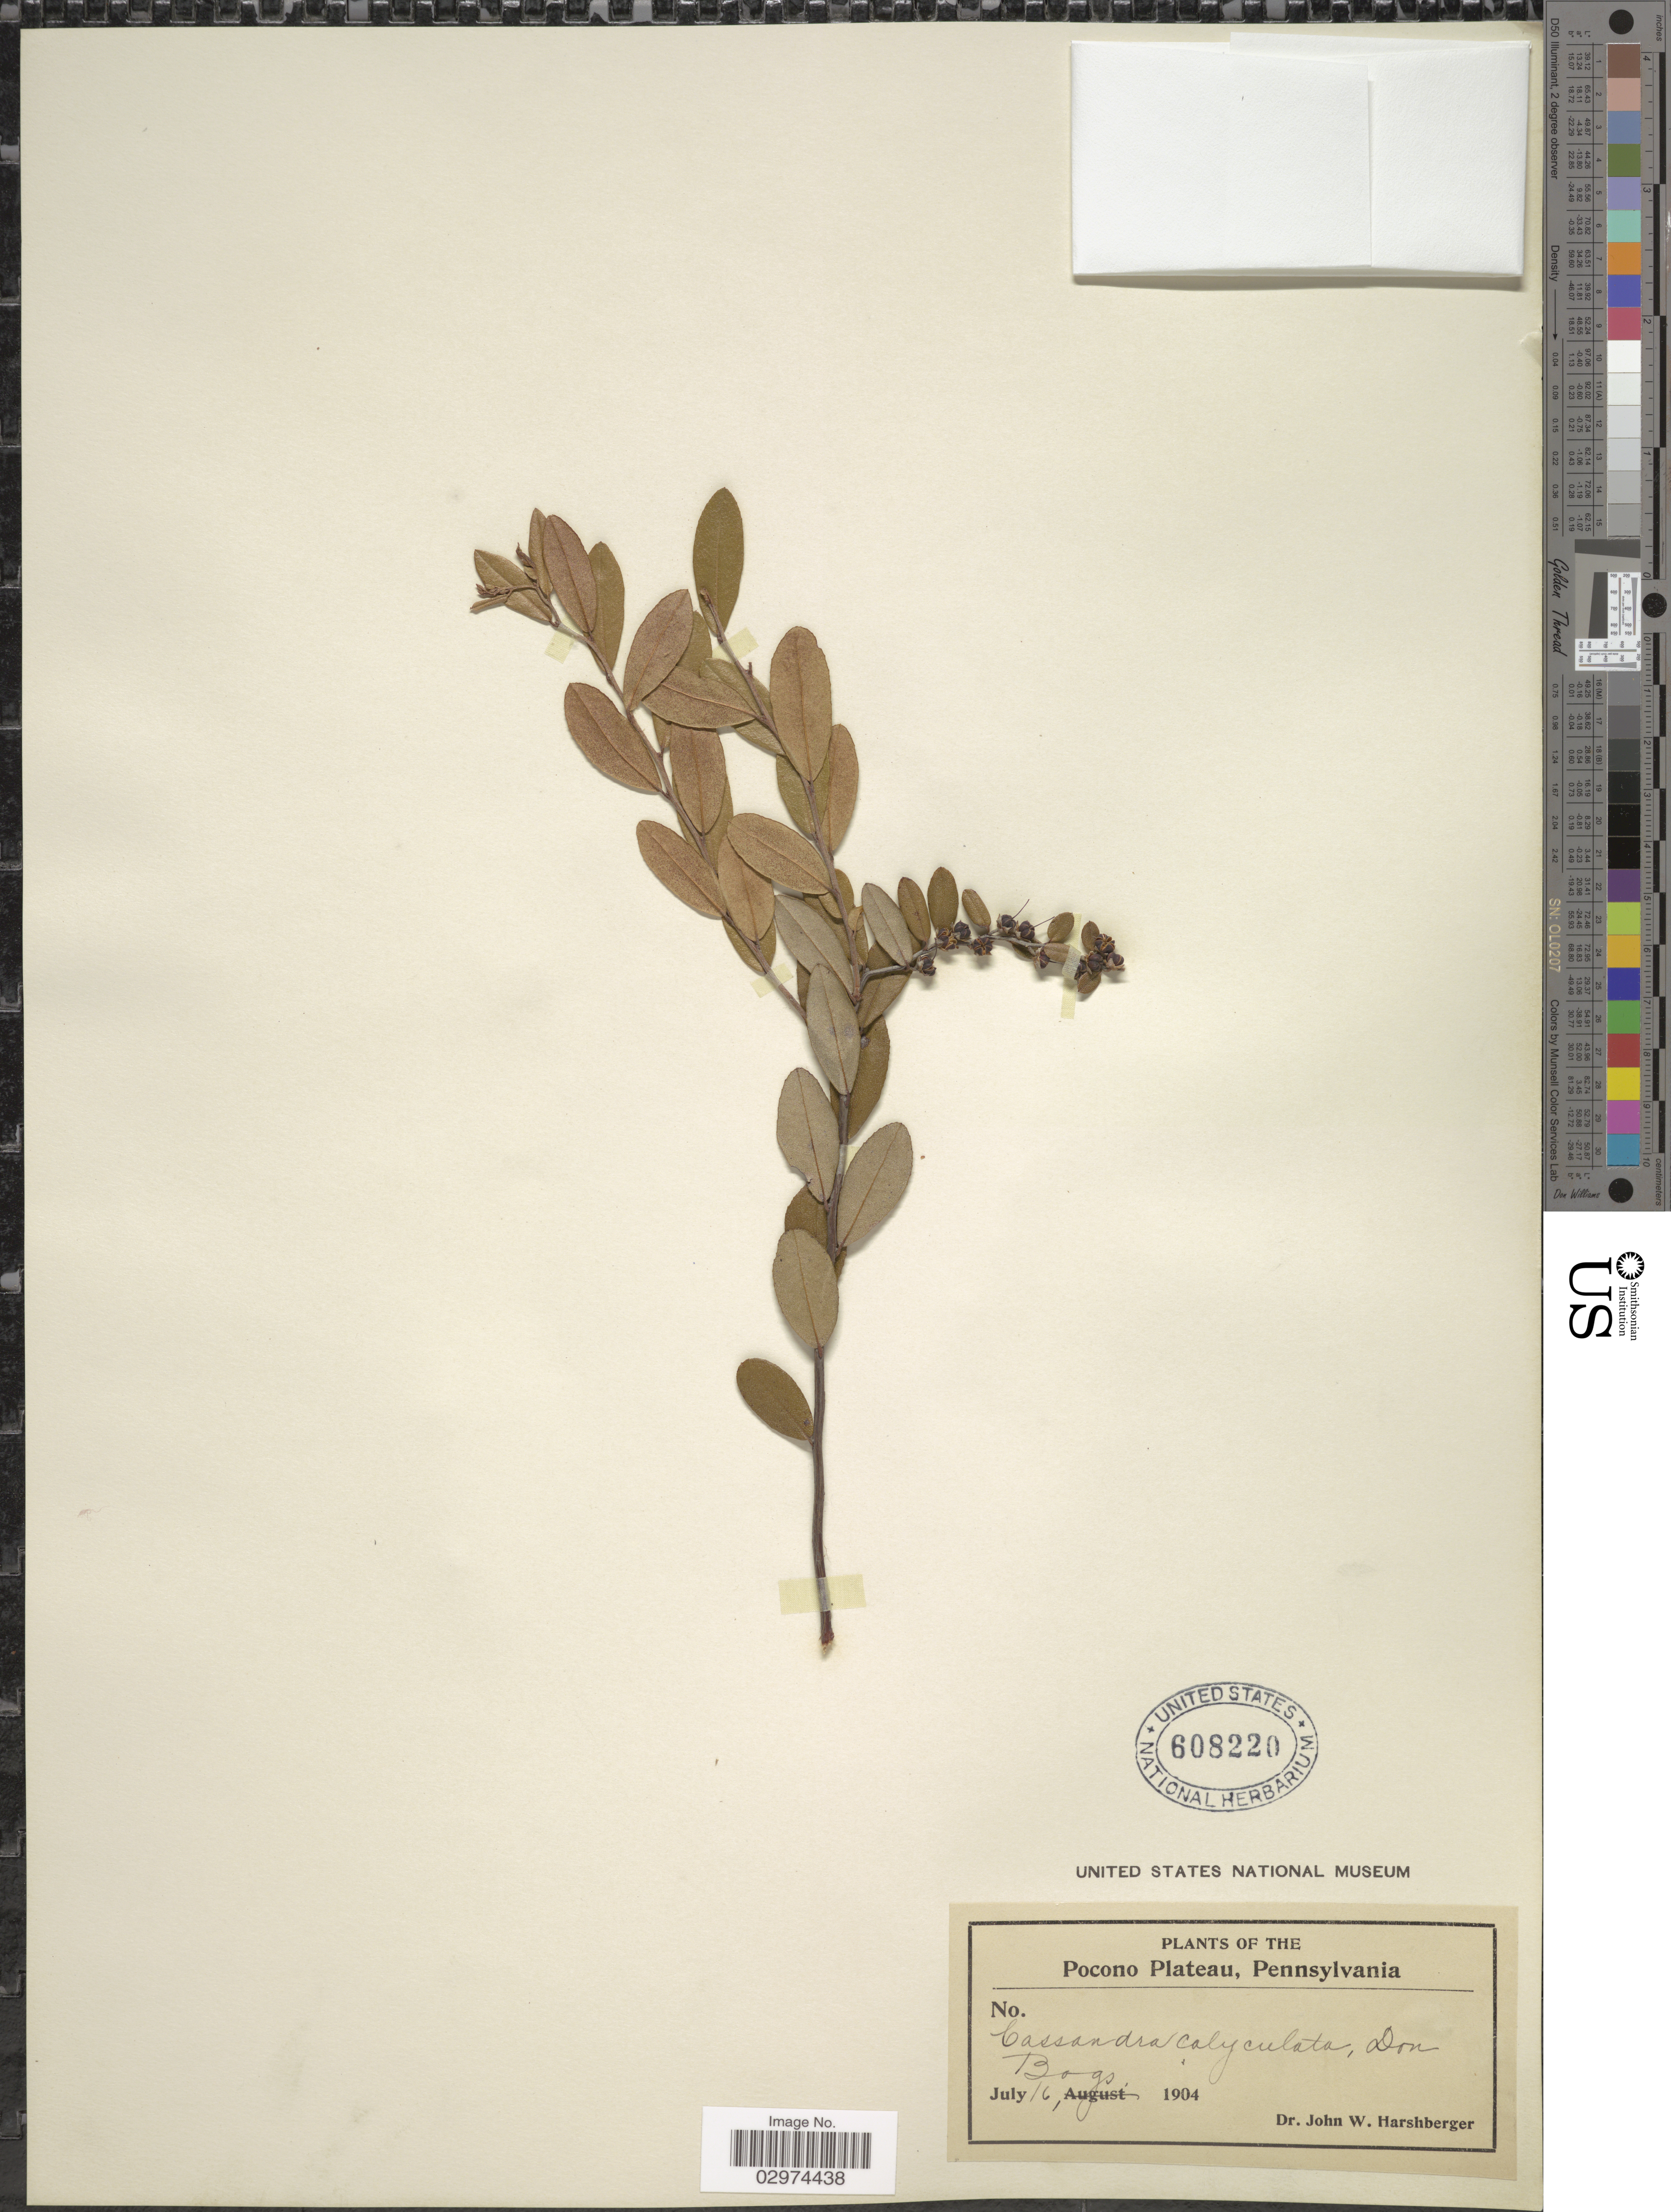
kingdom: Plantae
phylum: Tracheophyta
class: Magnoliopsida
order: Ericales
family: Ericaceae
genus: Chamaedaphne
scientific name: Chamaedaphne calyculata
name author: (L.) Moench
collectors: J. W. Harshberger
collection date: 1904-07-16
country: United States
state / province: Pennsylvania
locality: Pocono Plateau, Bogs.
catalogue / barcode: US 608220